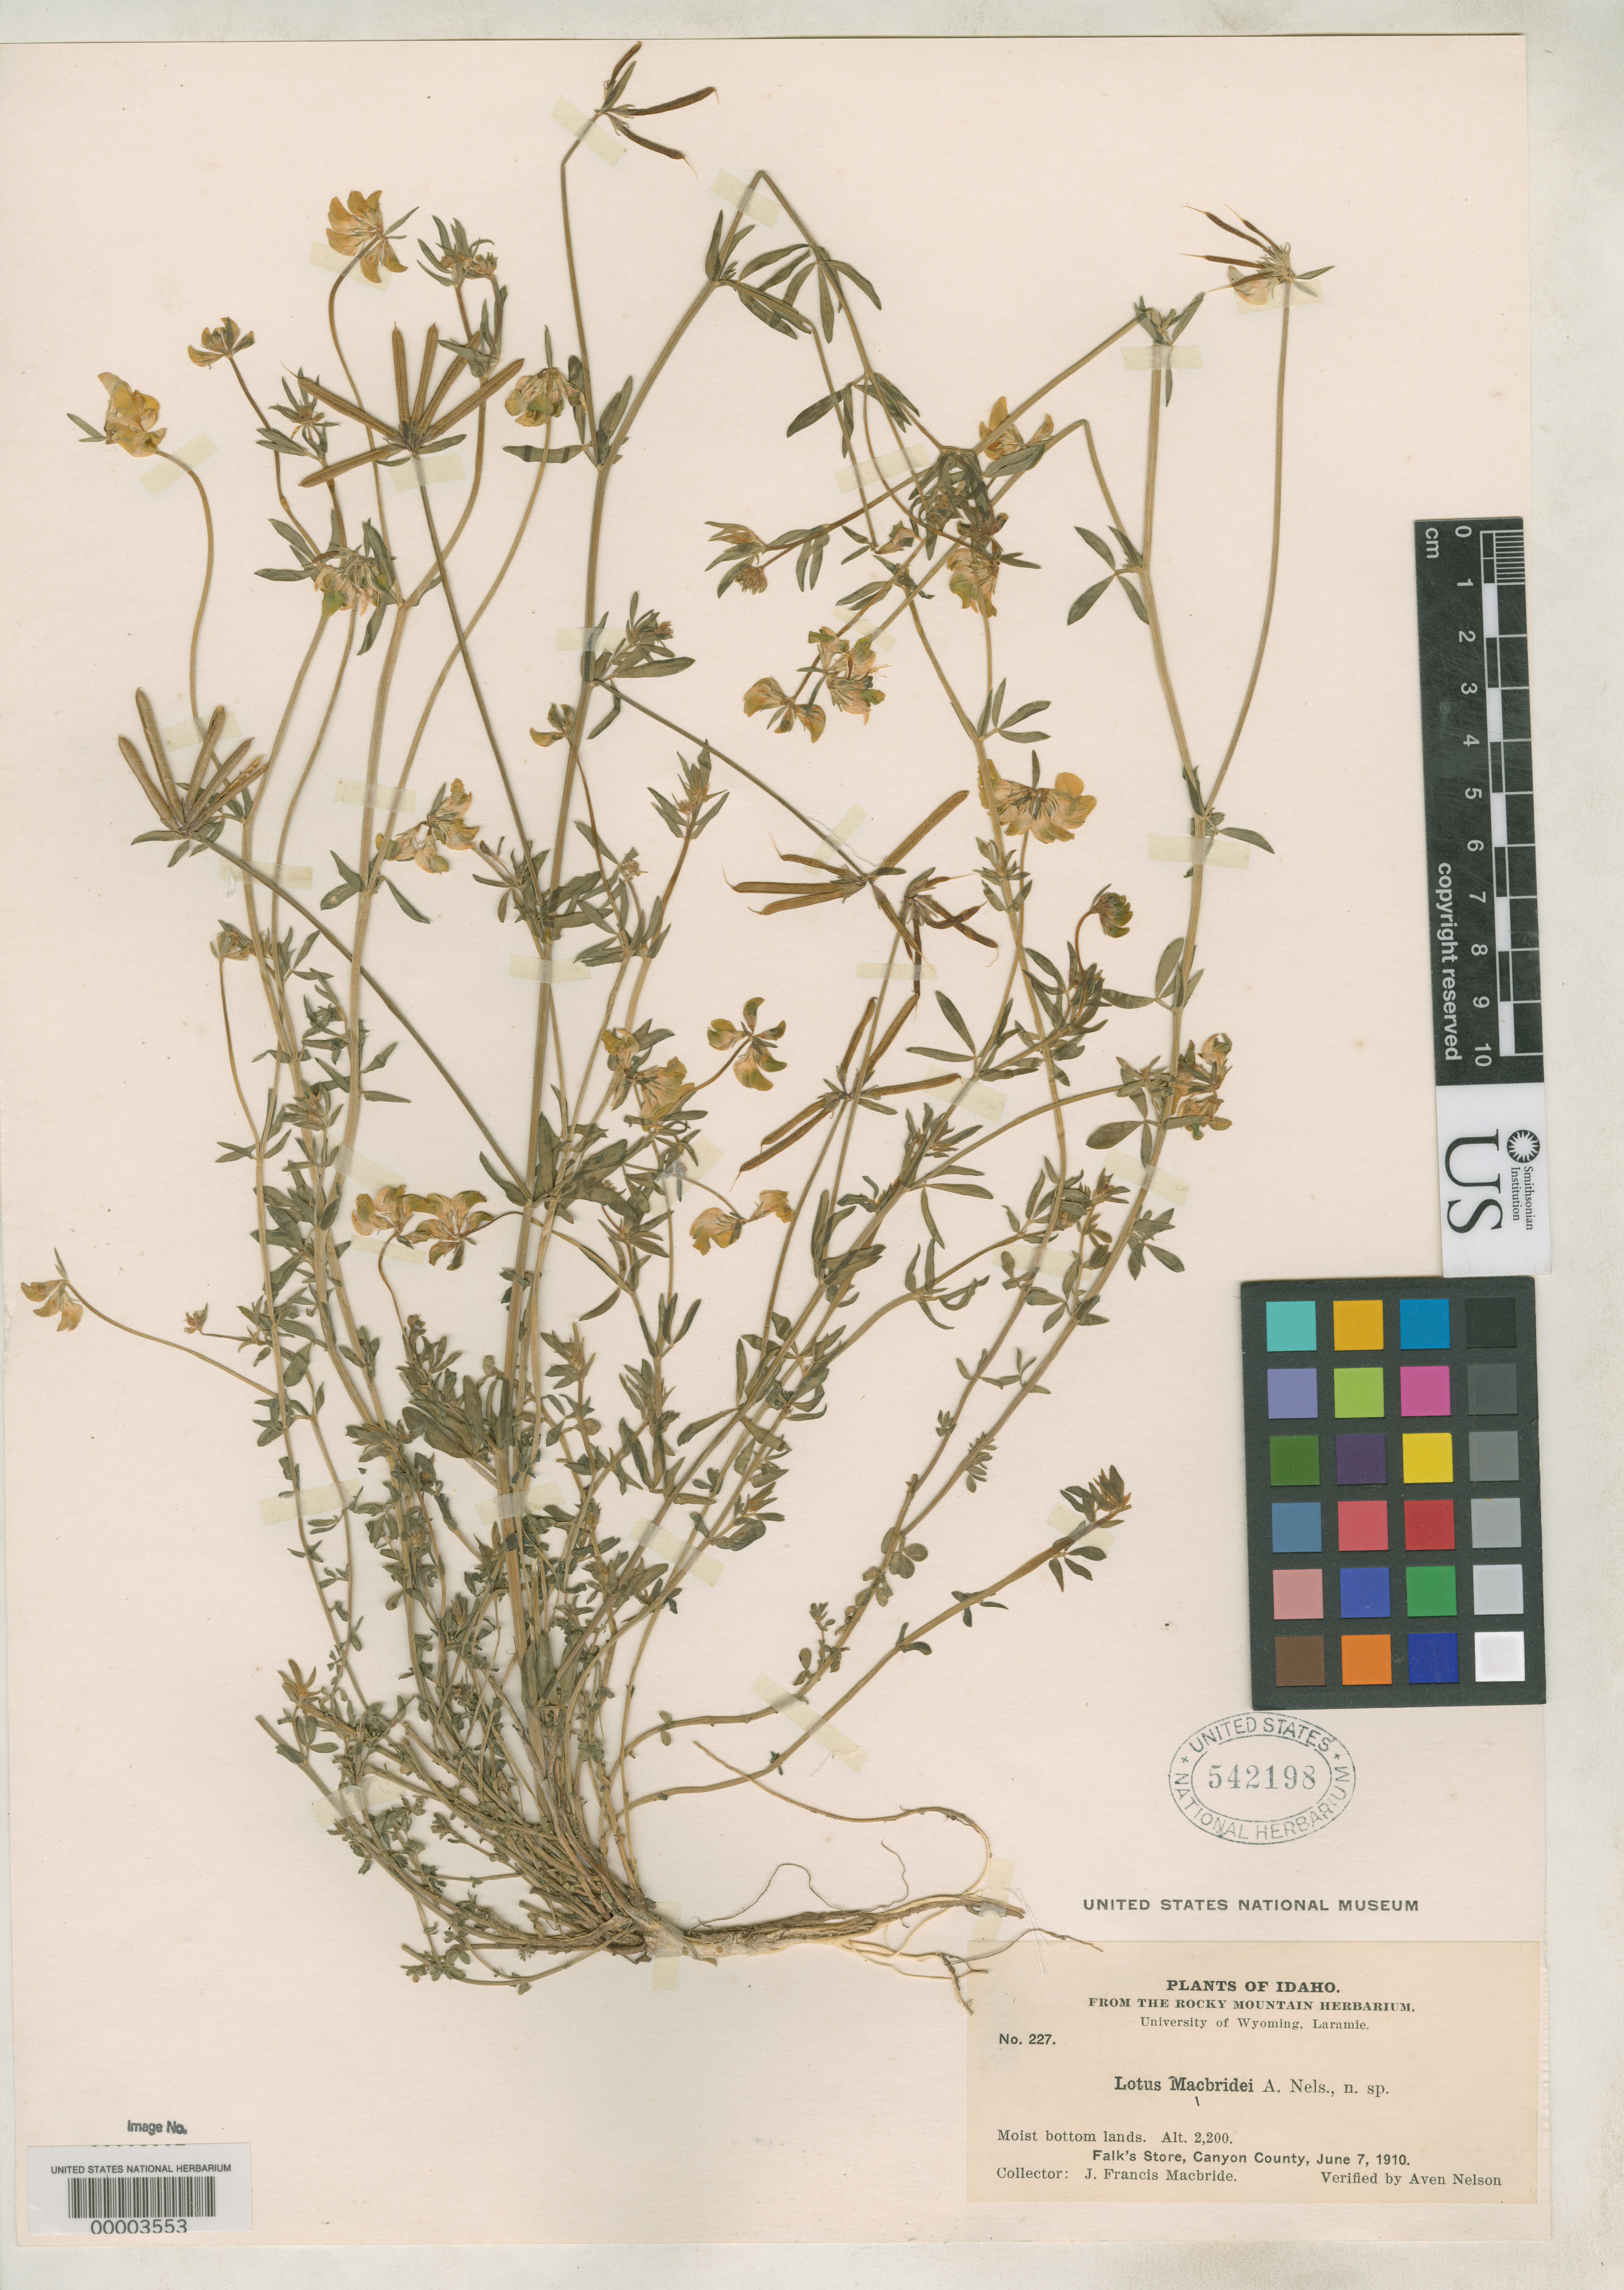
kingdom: Plantae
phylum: Tracheophyta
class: Magnoliopsida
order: Fabales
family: Fabaceae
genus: Lotus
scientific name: Lotus macbridei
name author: A. Nelson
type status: Isotype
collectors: J. F. Macbride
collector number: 227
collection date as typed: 07 Jun 1910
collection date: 1910-06-07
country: United States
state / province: Idaho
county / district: Canyon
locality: Near Falk's Store.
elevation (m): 671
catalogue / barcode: US 542198